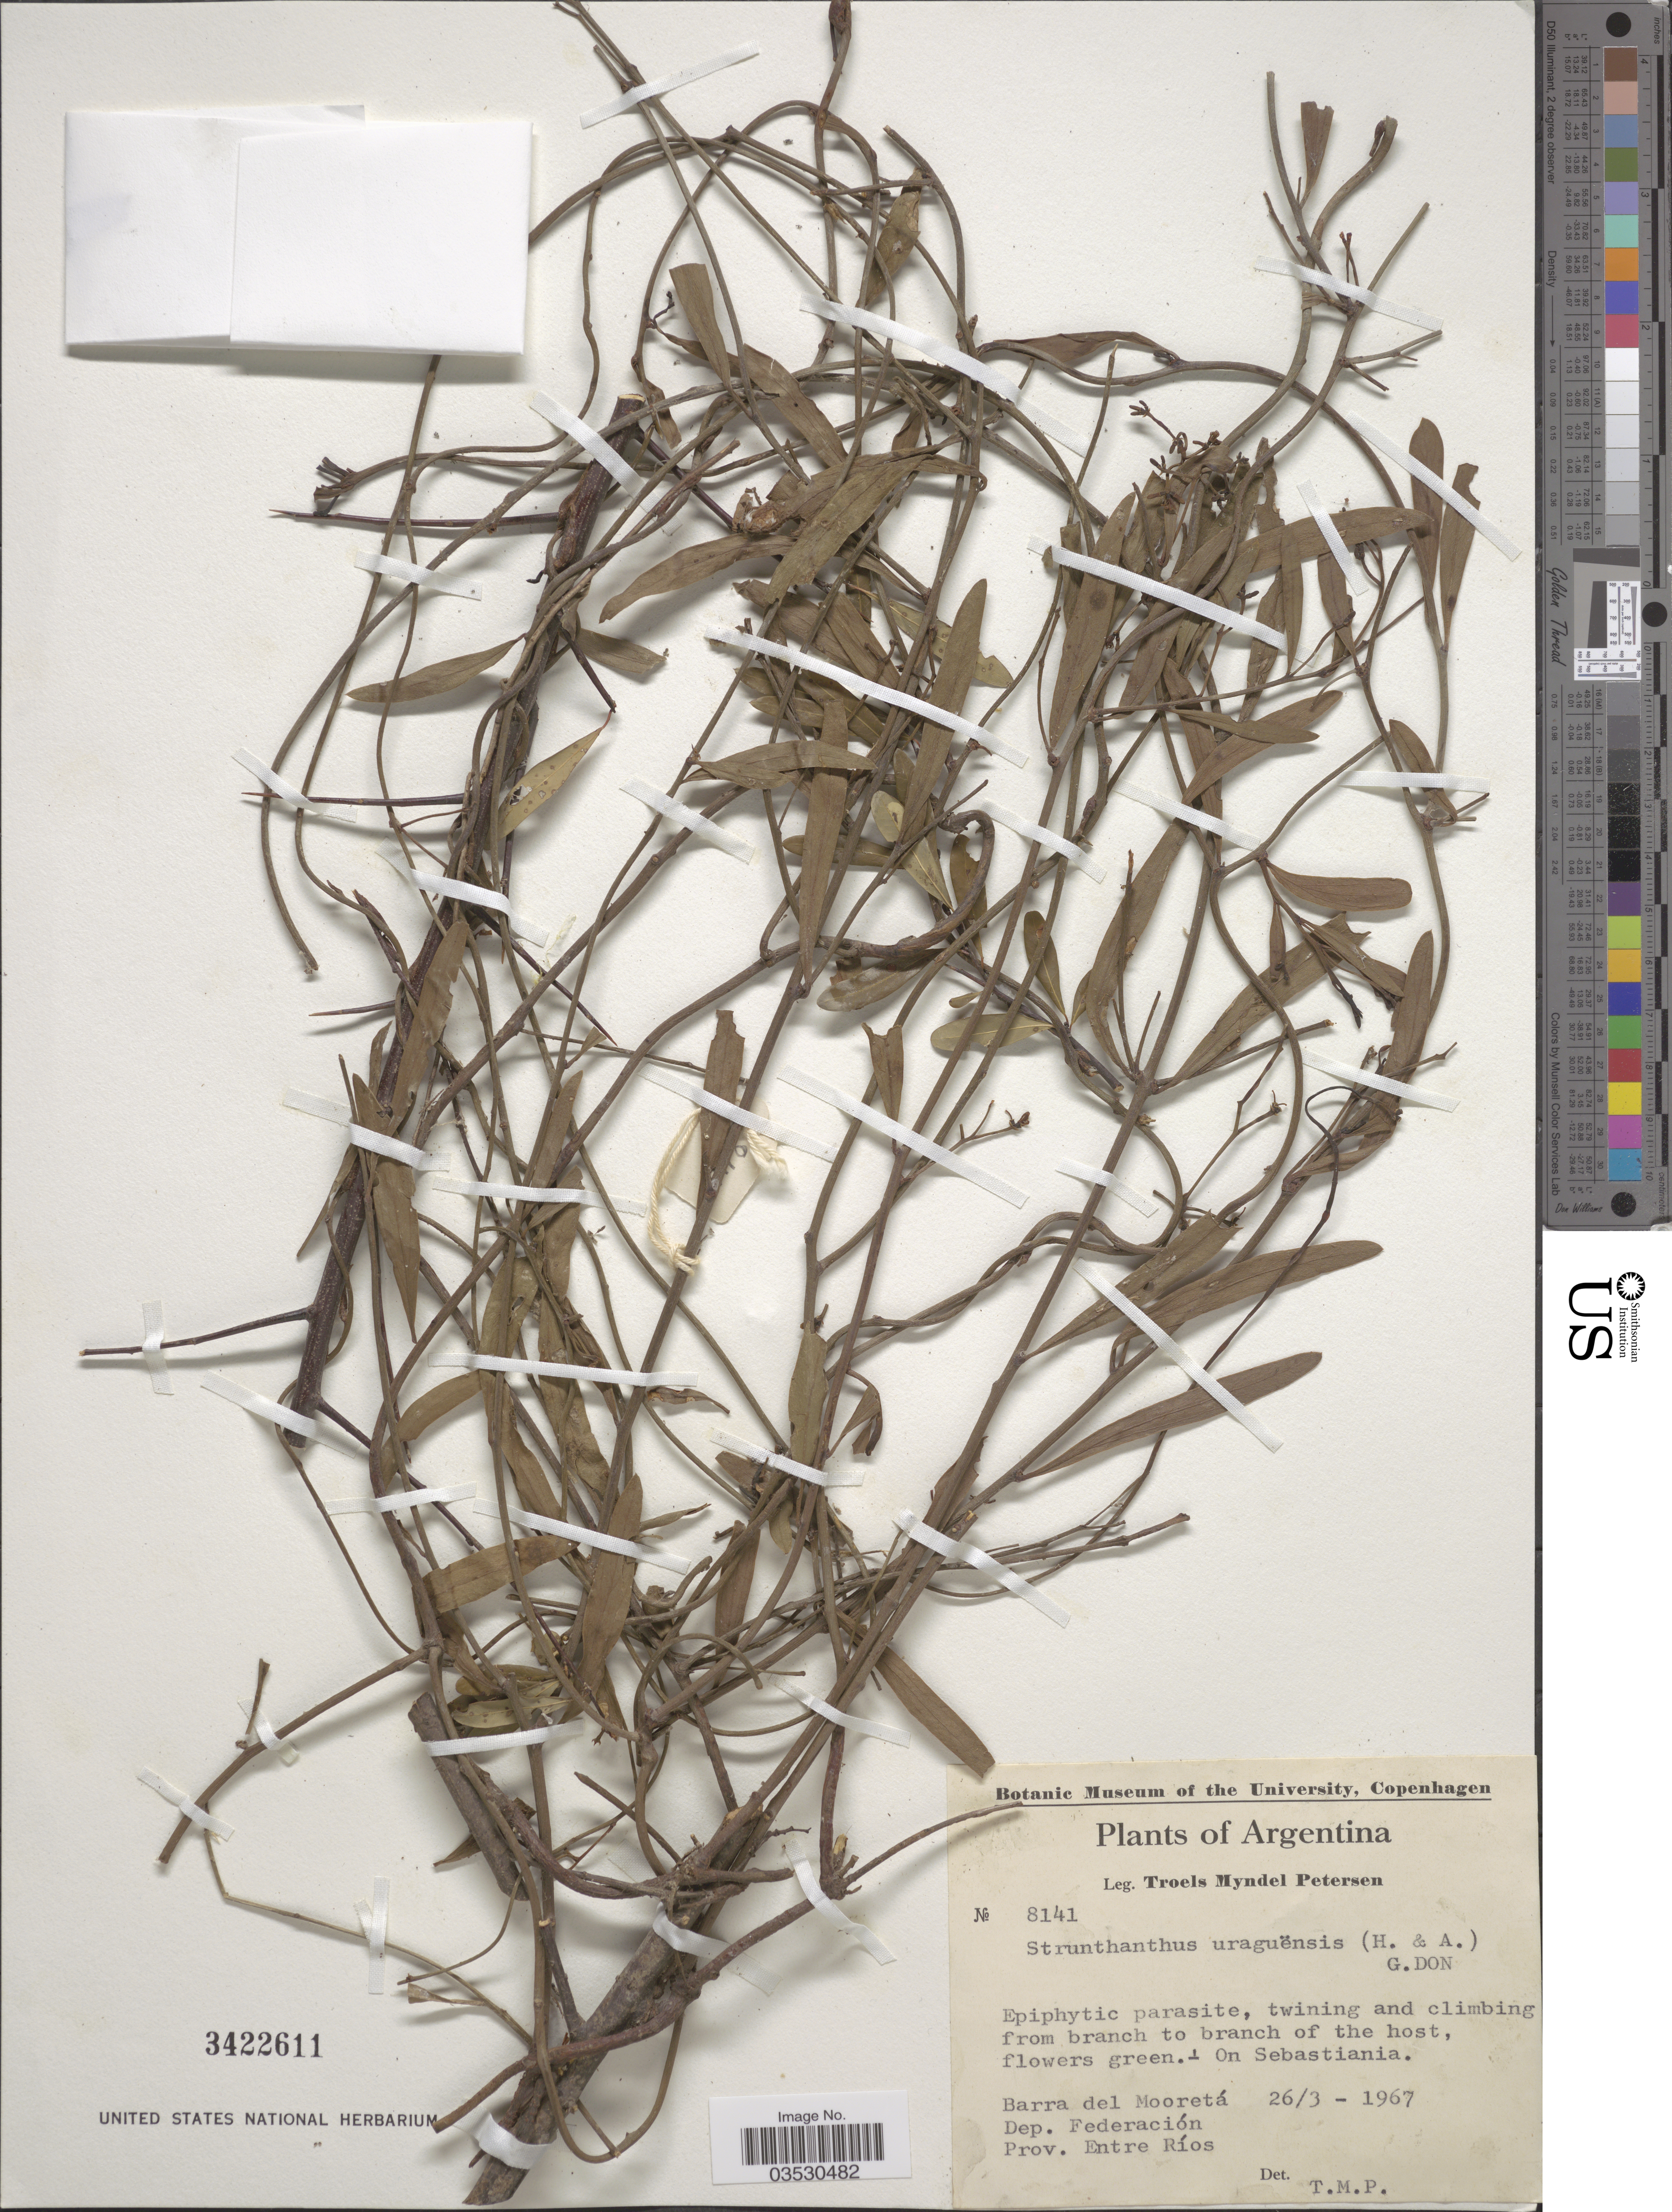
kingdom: Plantae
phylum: Tracheophyta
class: Magnoliopsida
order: Santalales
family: Loranthaceae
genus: Struthanthus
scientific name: Struthanthus uraguensis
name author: G. Don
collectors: T. M. Petersen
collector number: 8141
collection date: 1967-03-26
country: Argentina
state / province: Entre Rios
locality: Barra del Mooretá. Dep. Federación.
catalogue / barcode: US 3422611